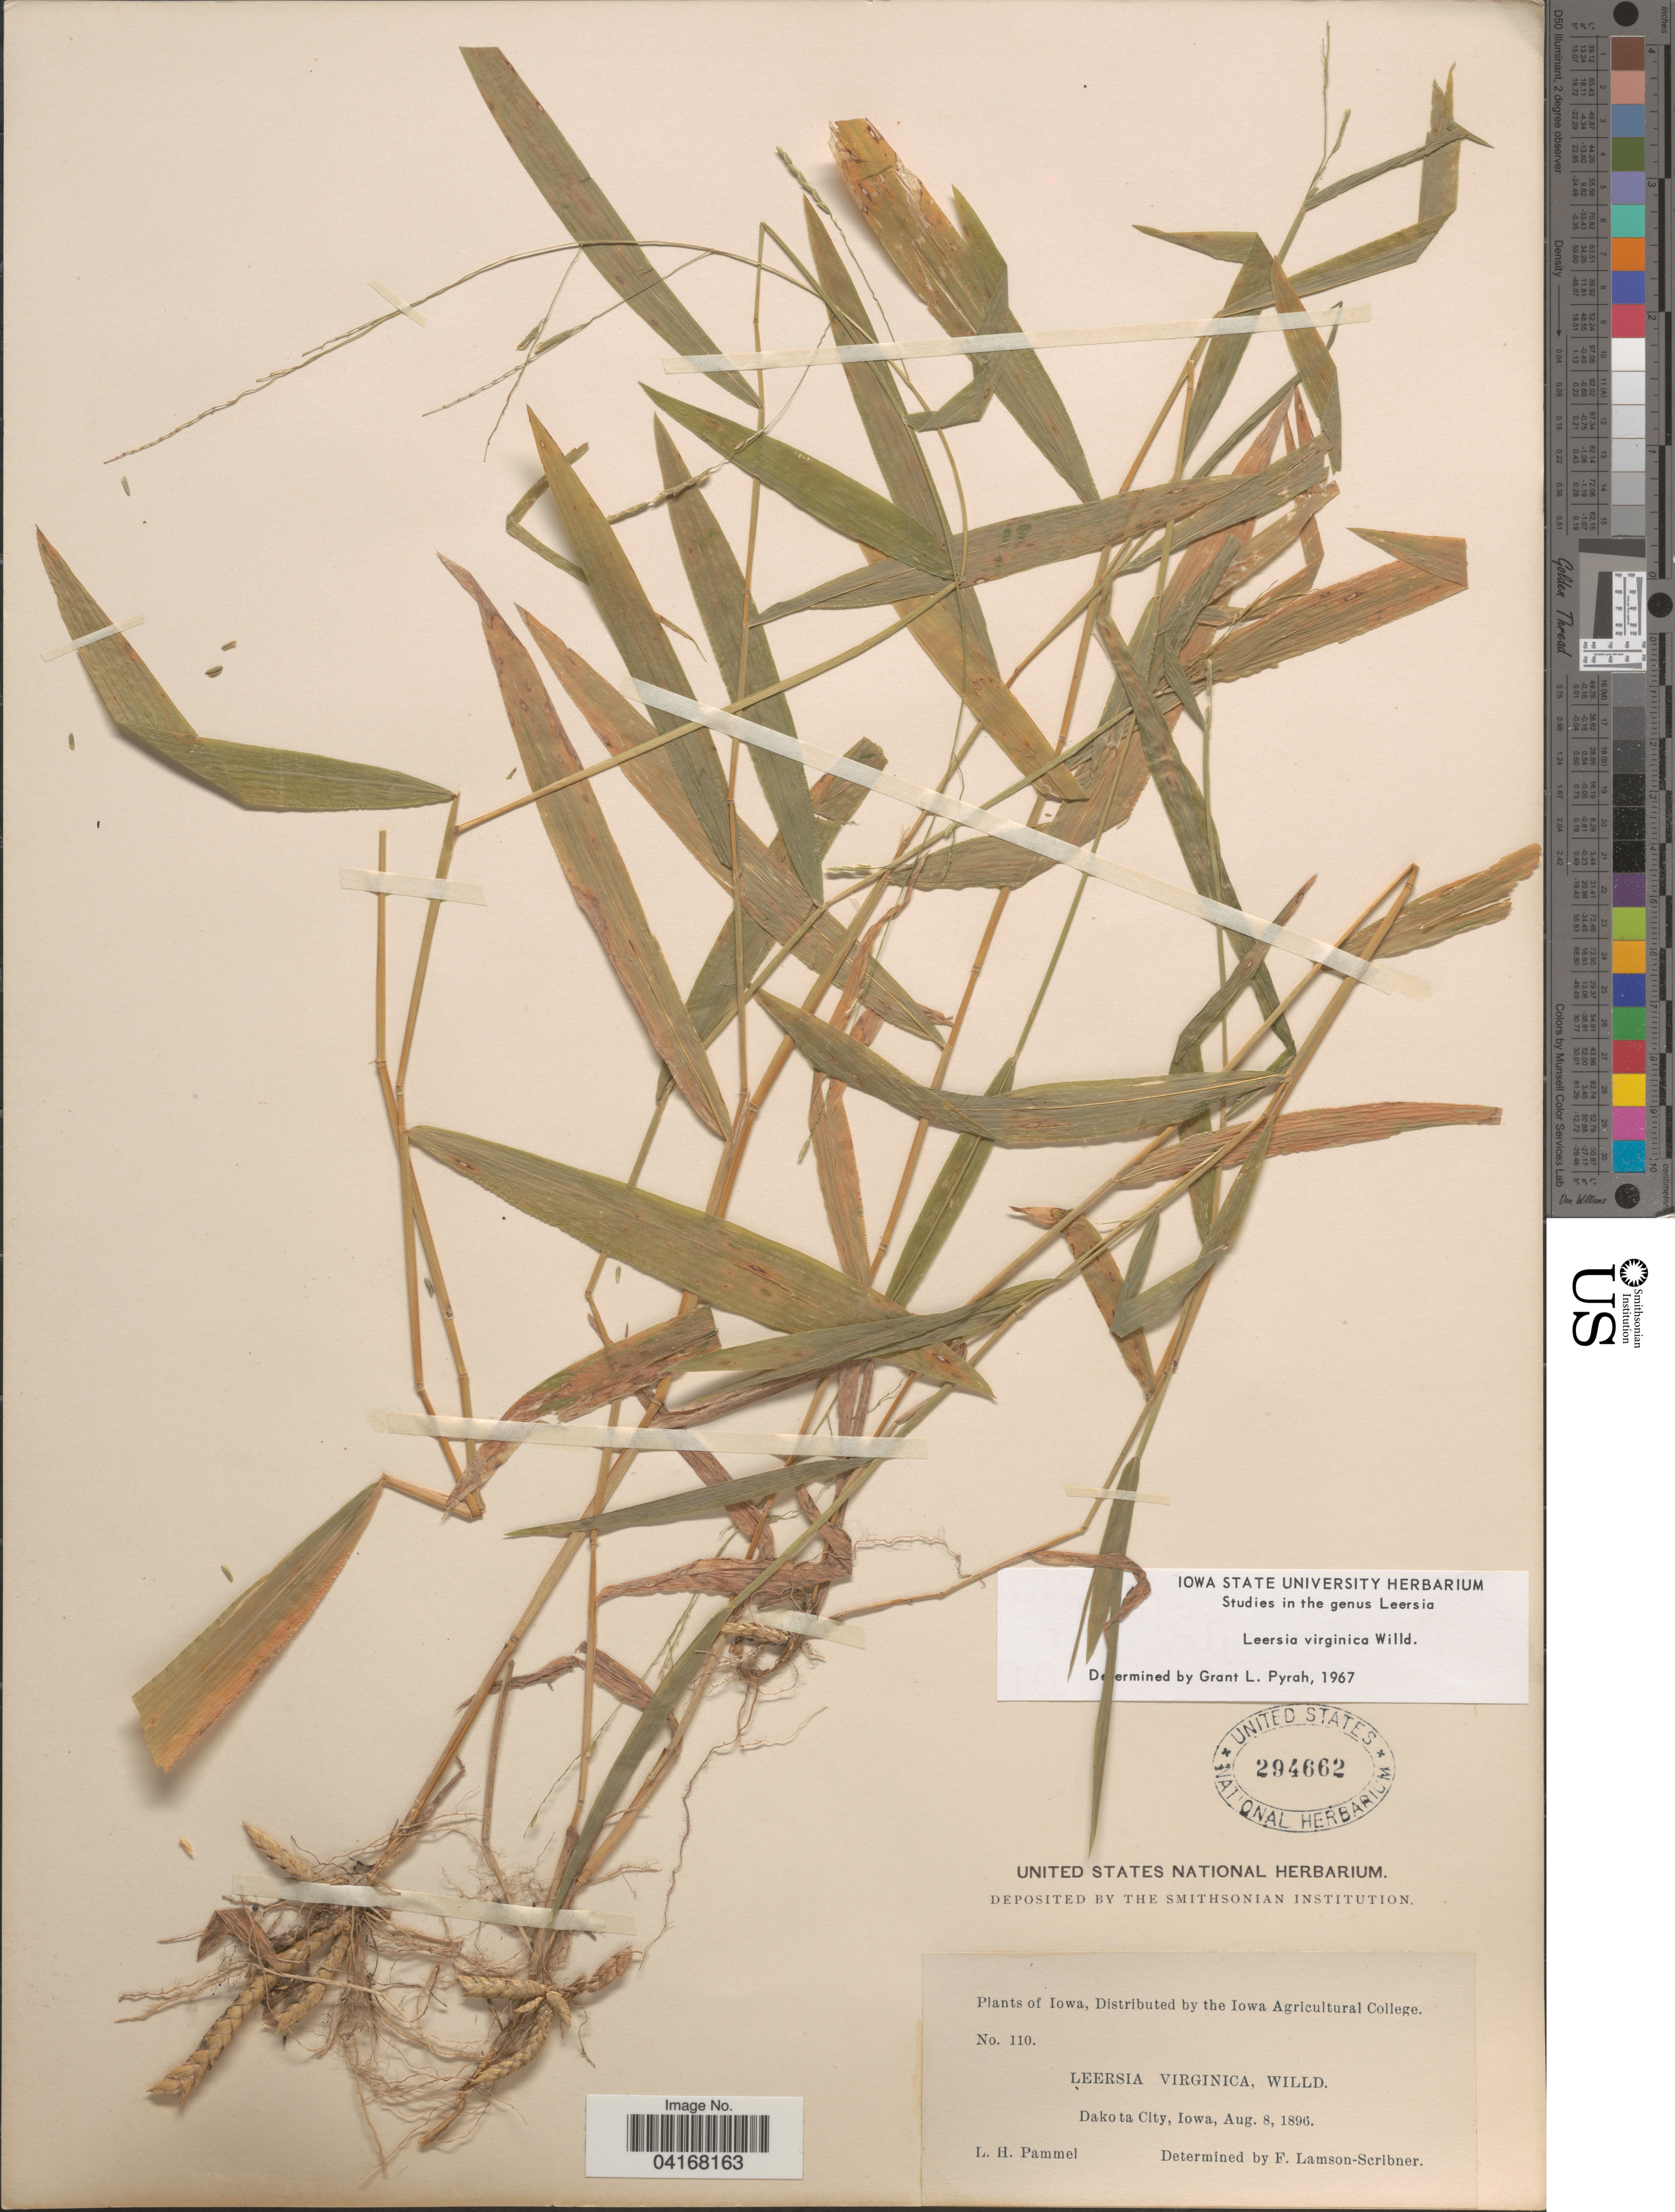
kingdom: Plantae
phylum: Tracheophyta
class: Liliopsida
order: Poales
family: Poaceae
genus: Leersia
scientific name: Leersia virginica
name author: Willd.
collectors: L. Pammel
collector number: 110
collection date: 1896-08-08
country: United States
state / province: Iowa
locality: Dakota City.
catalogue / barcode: US 294662